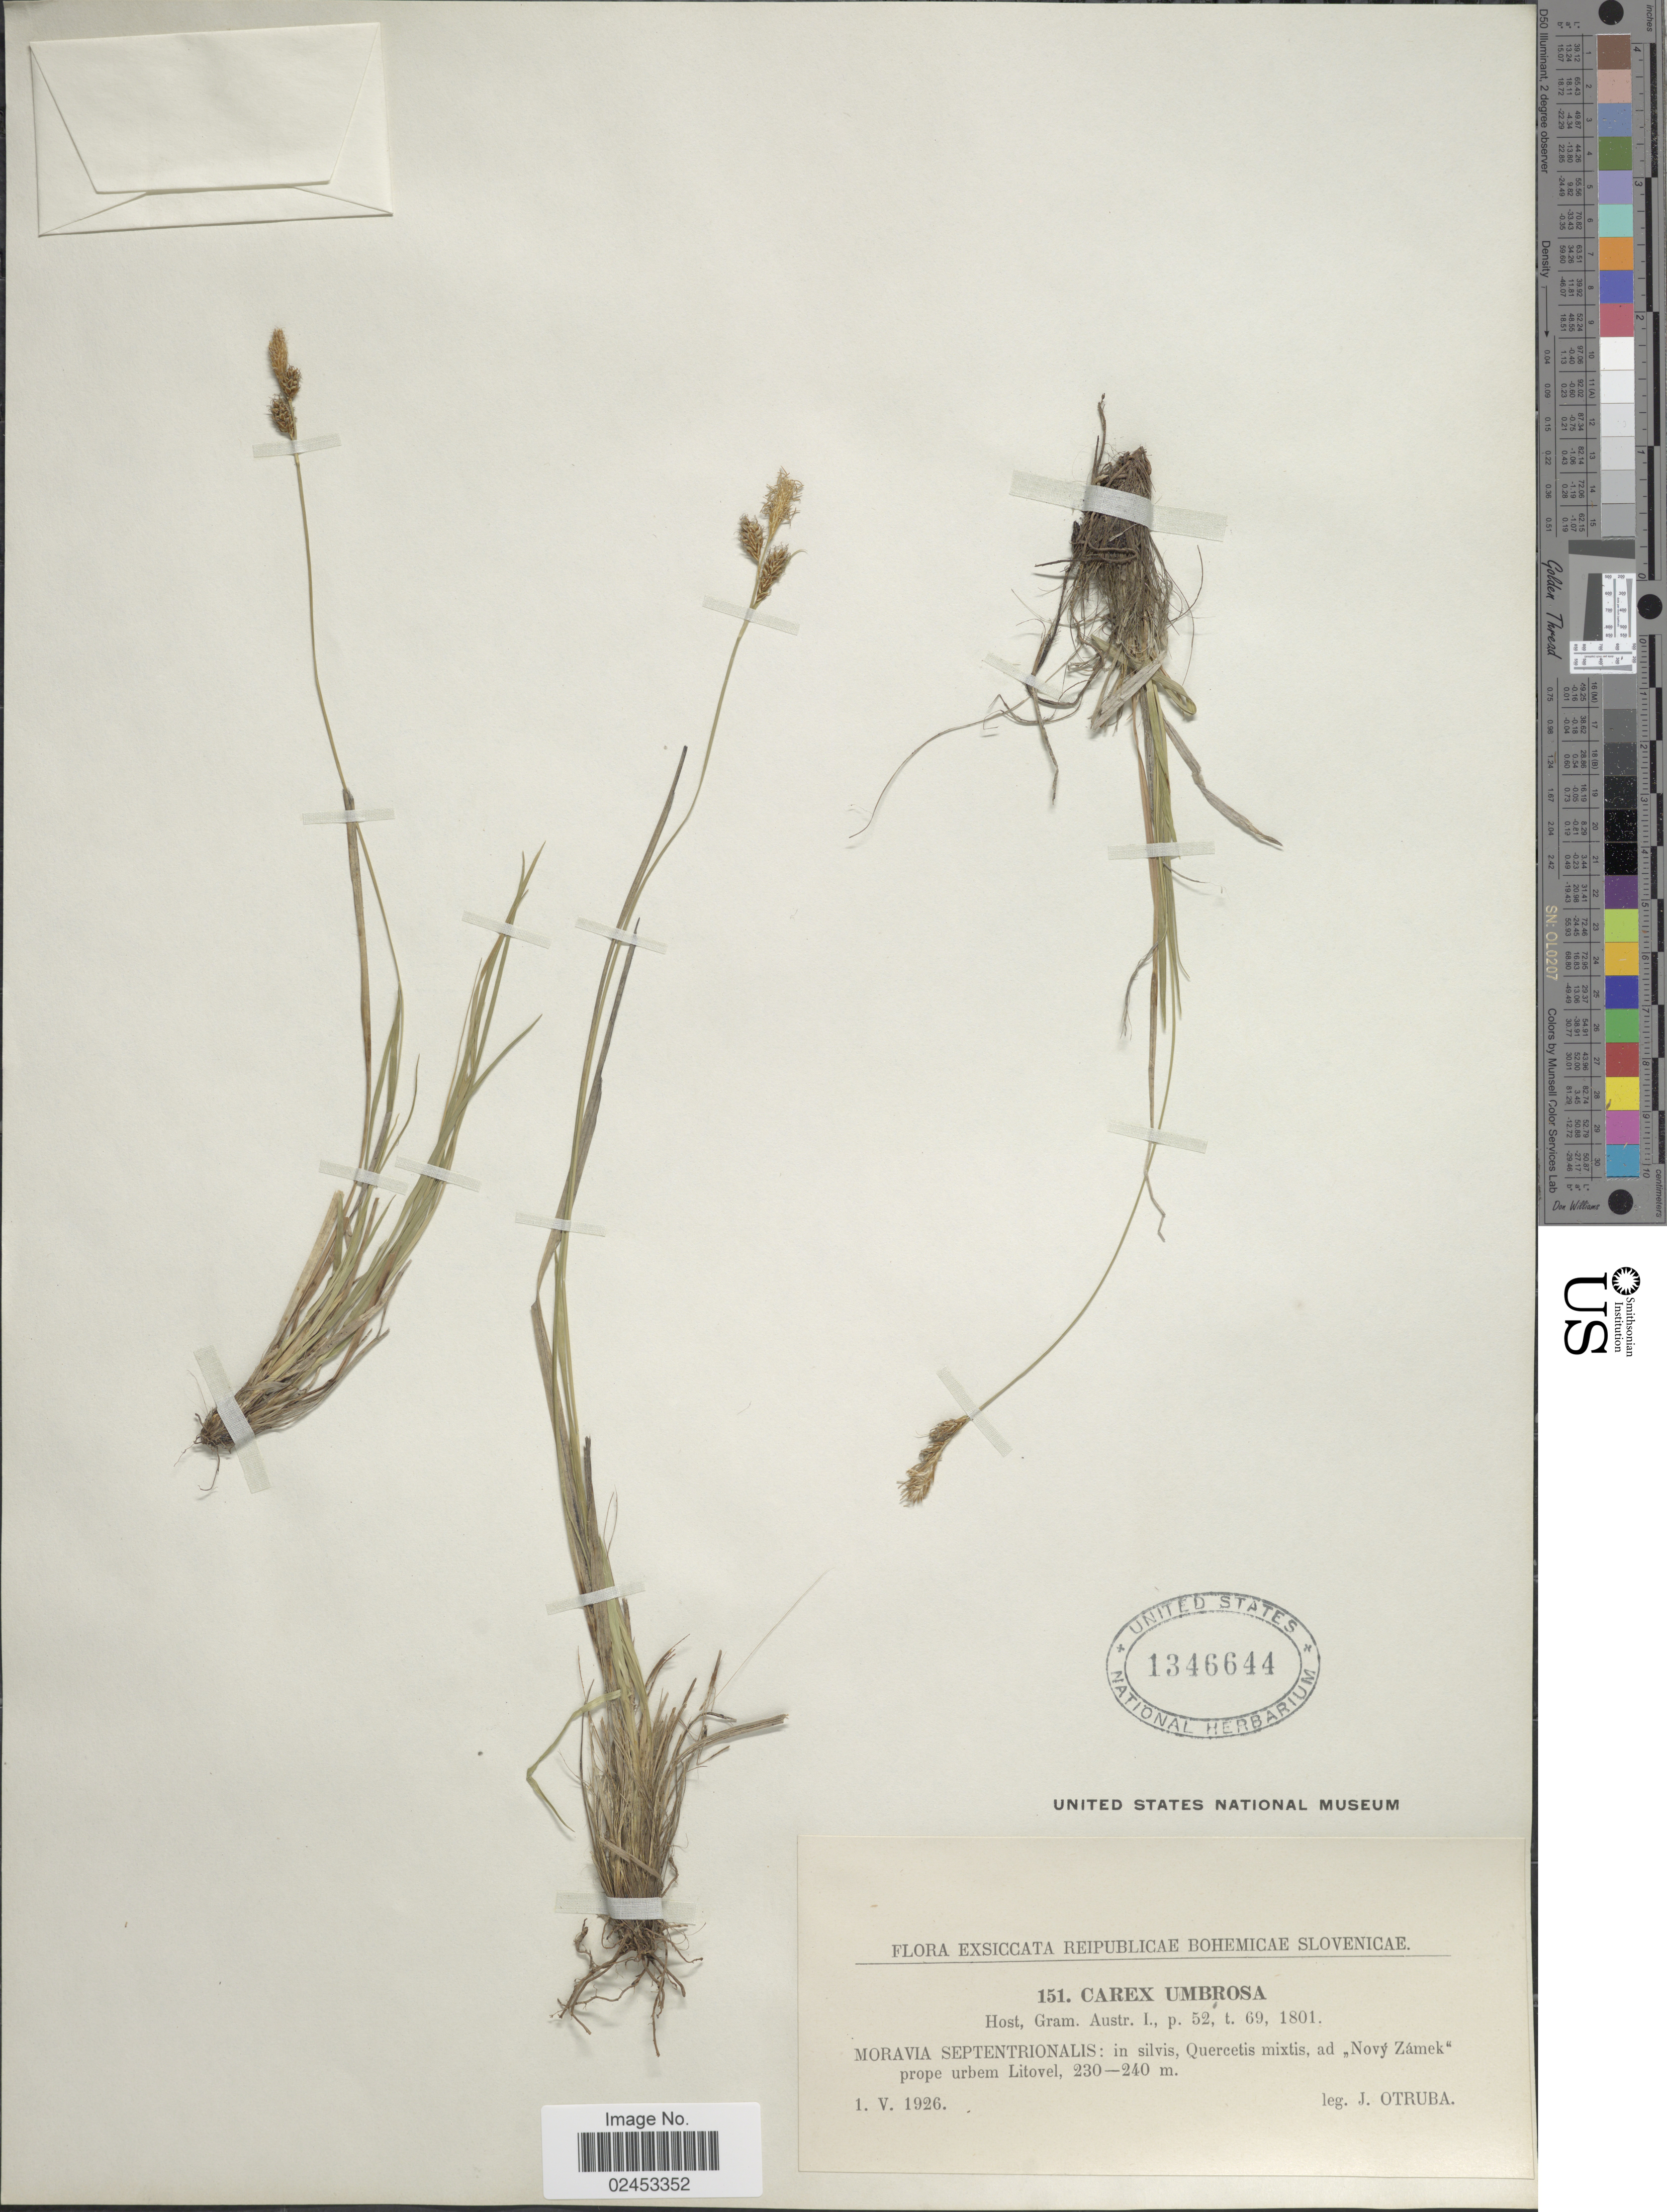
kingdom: Plantae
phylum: Tracheophyta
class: Liliopsida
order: Poales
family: Cyperaceae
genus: Carex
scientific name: Carex umbrosa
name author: Host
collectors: J. Otruba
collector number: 151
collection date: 1926-05-01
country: Czechia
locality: Moravia Septentrionalis: in silvis, Quercetis mixtis, ad ,,Nový Zámek' prope urbem Litovel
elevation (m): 230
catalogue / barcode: US 1346644